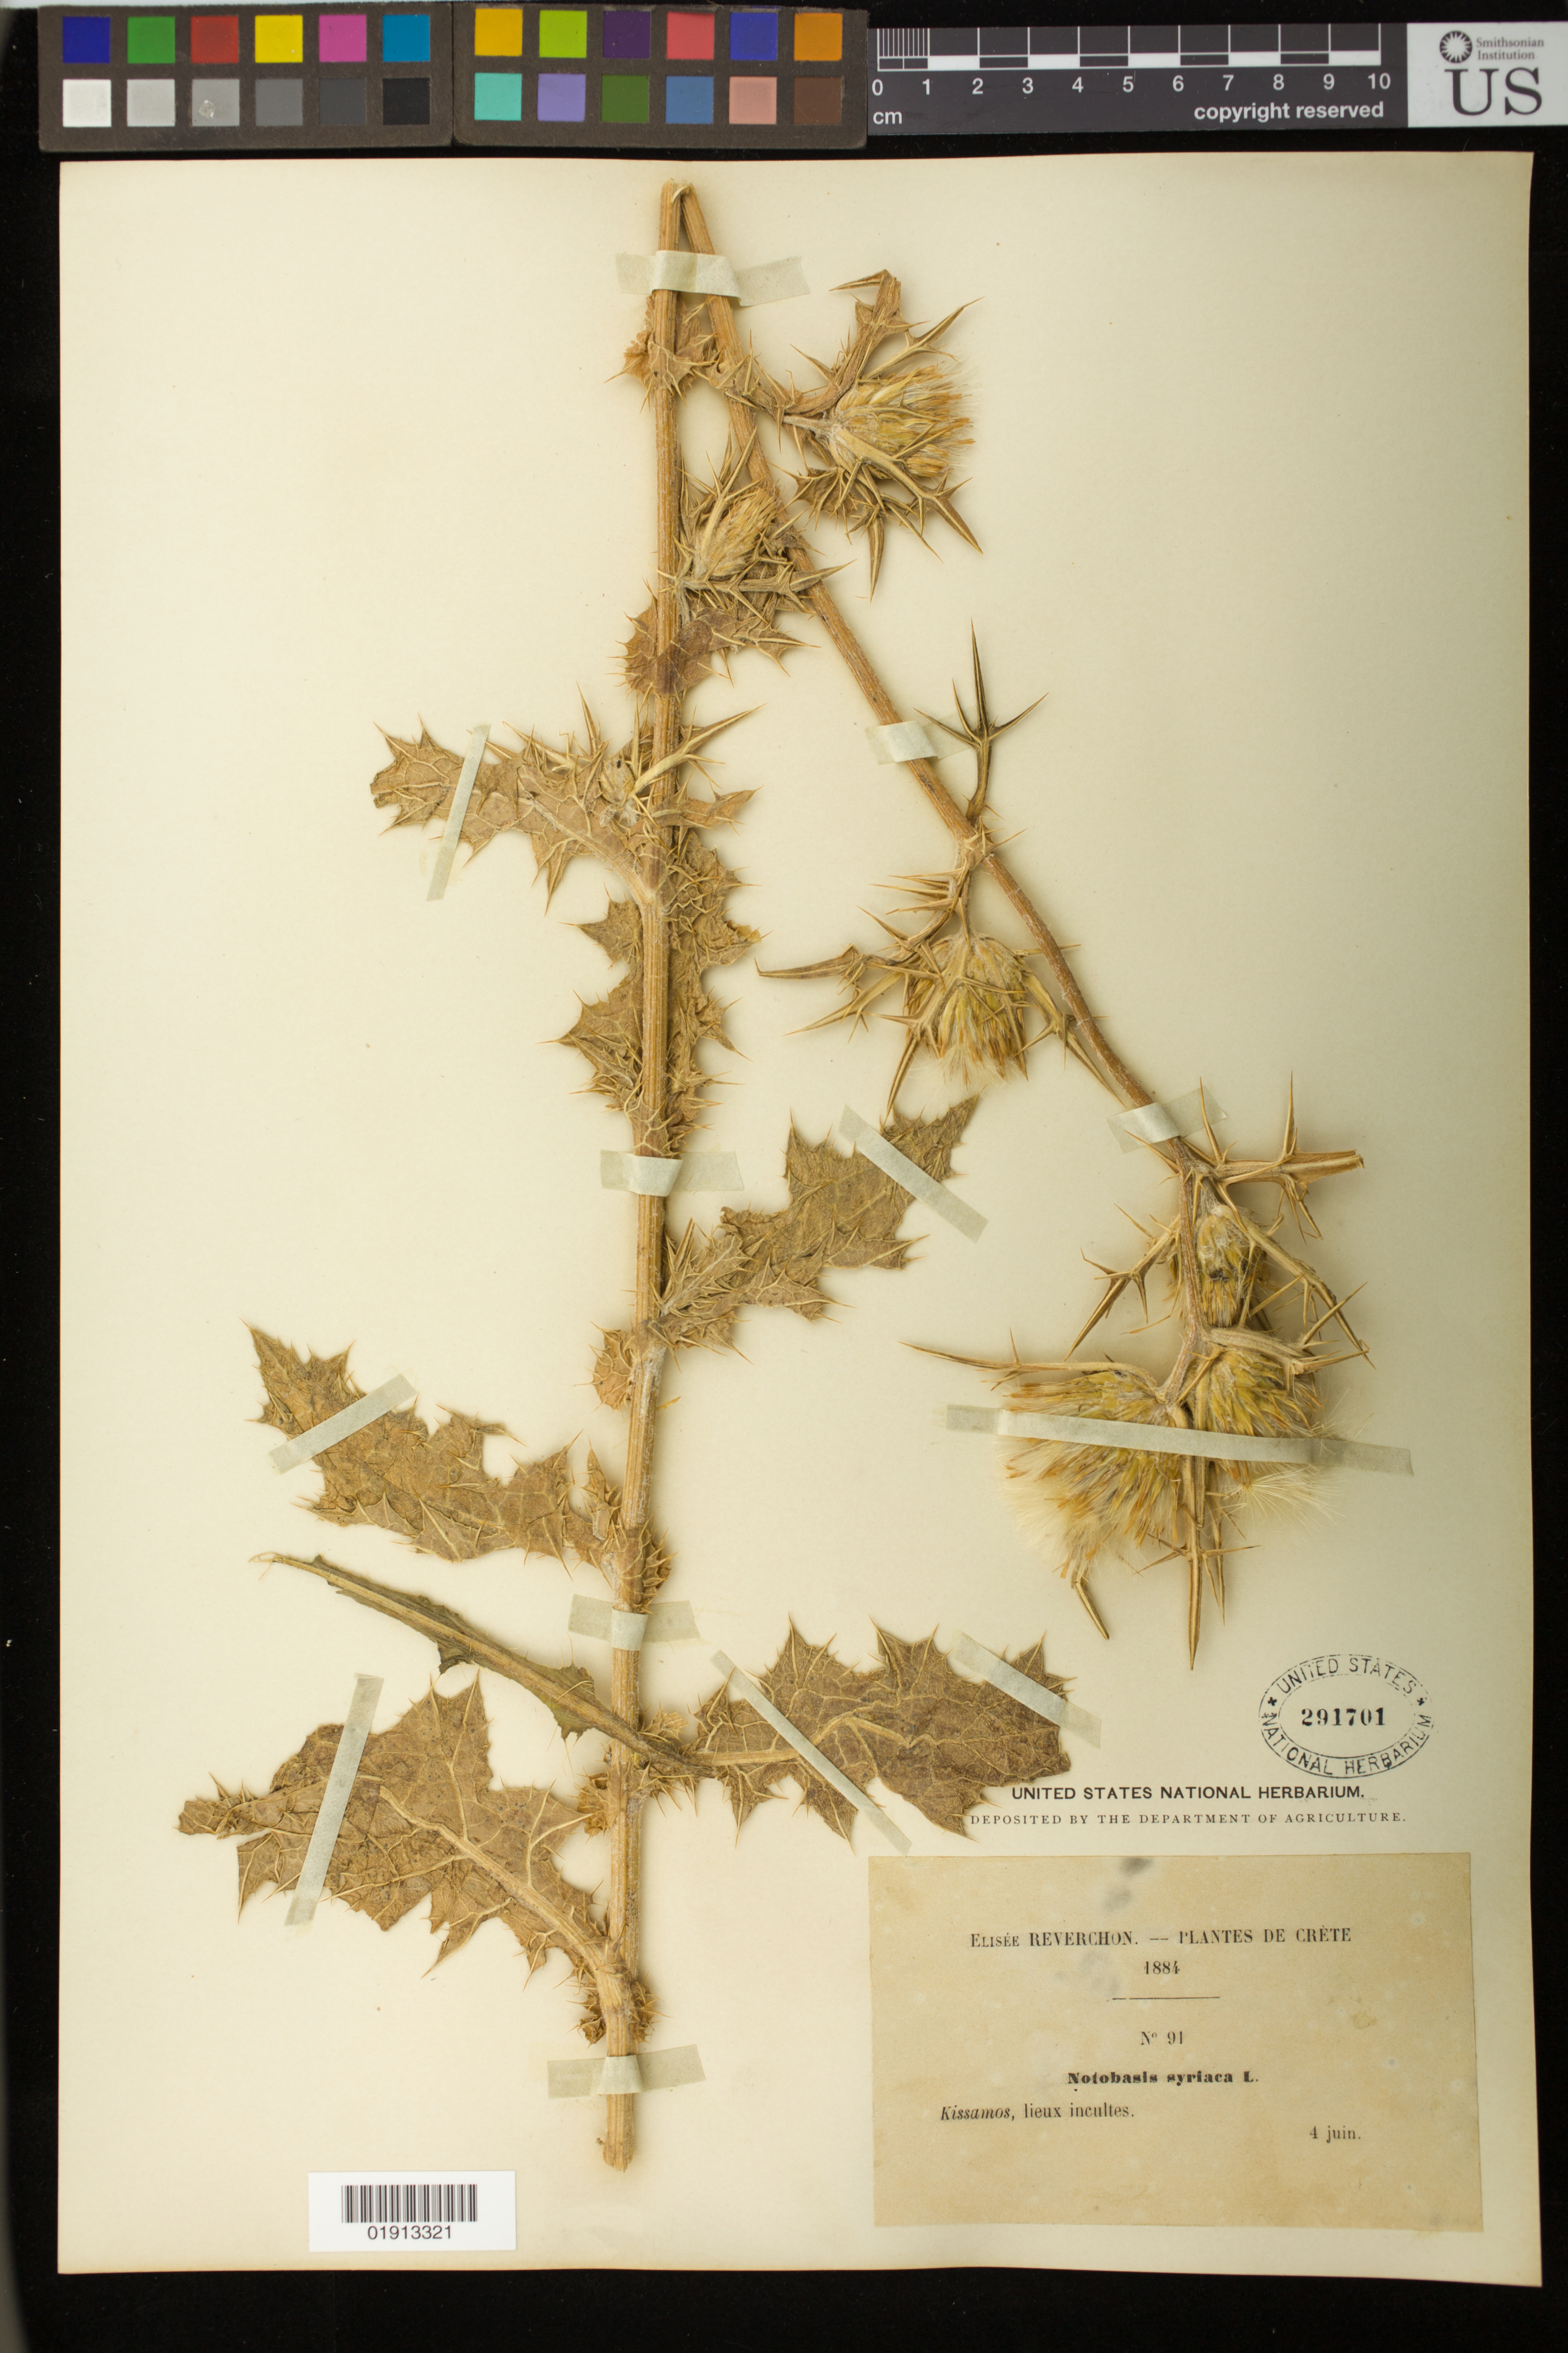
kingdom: Plantae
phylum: Tracheophyta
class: Magnoliopsida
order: Asterales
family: Asteraceae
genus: Notobasis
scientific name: Notobasis syriaca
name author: (L.) Cass.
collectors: E. Reverchon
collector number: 91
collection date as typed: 4 juin. 1884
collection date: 1884-06-04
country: Greece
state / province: Crete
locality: Kissamos, lieux incultes.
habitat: lieux incultes.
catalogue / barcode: US 291701